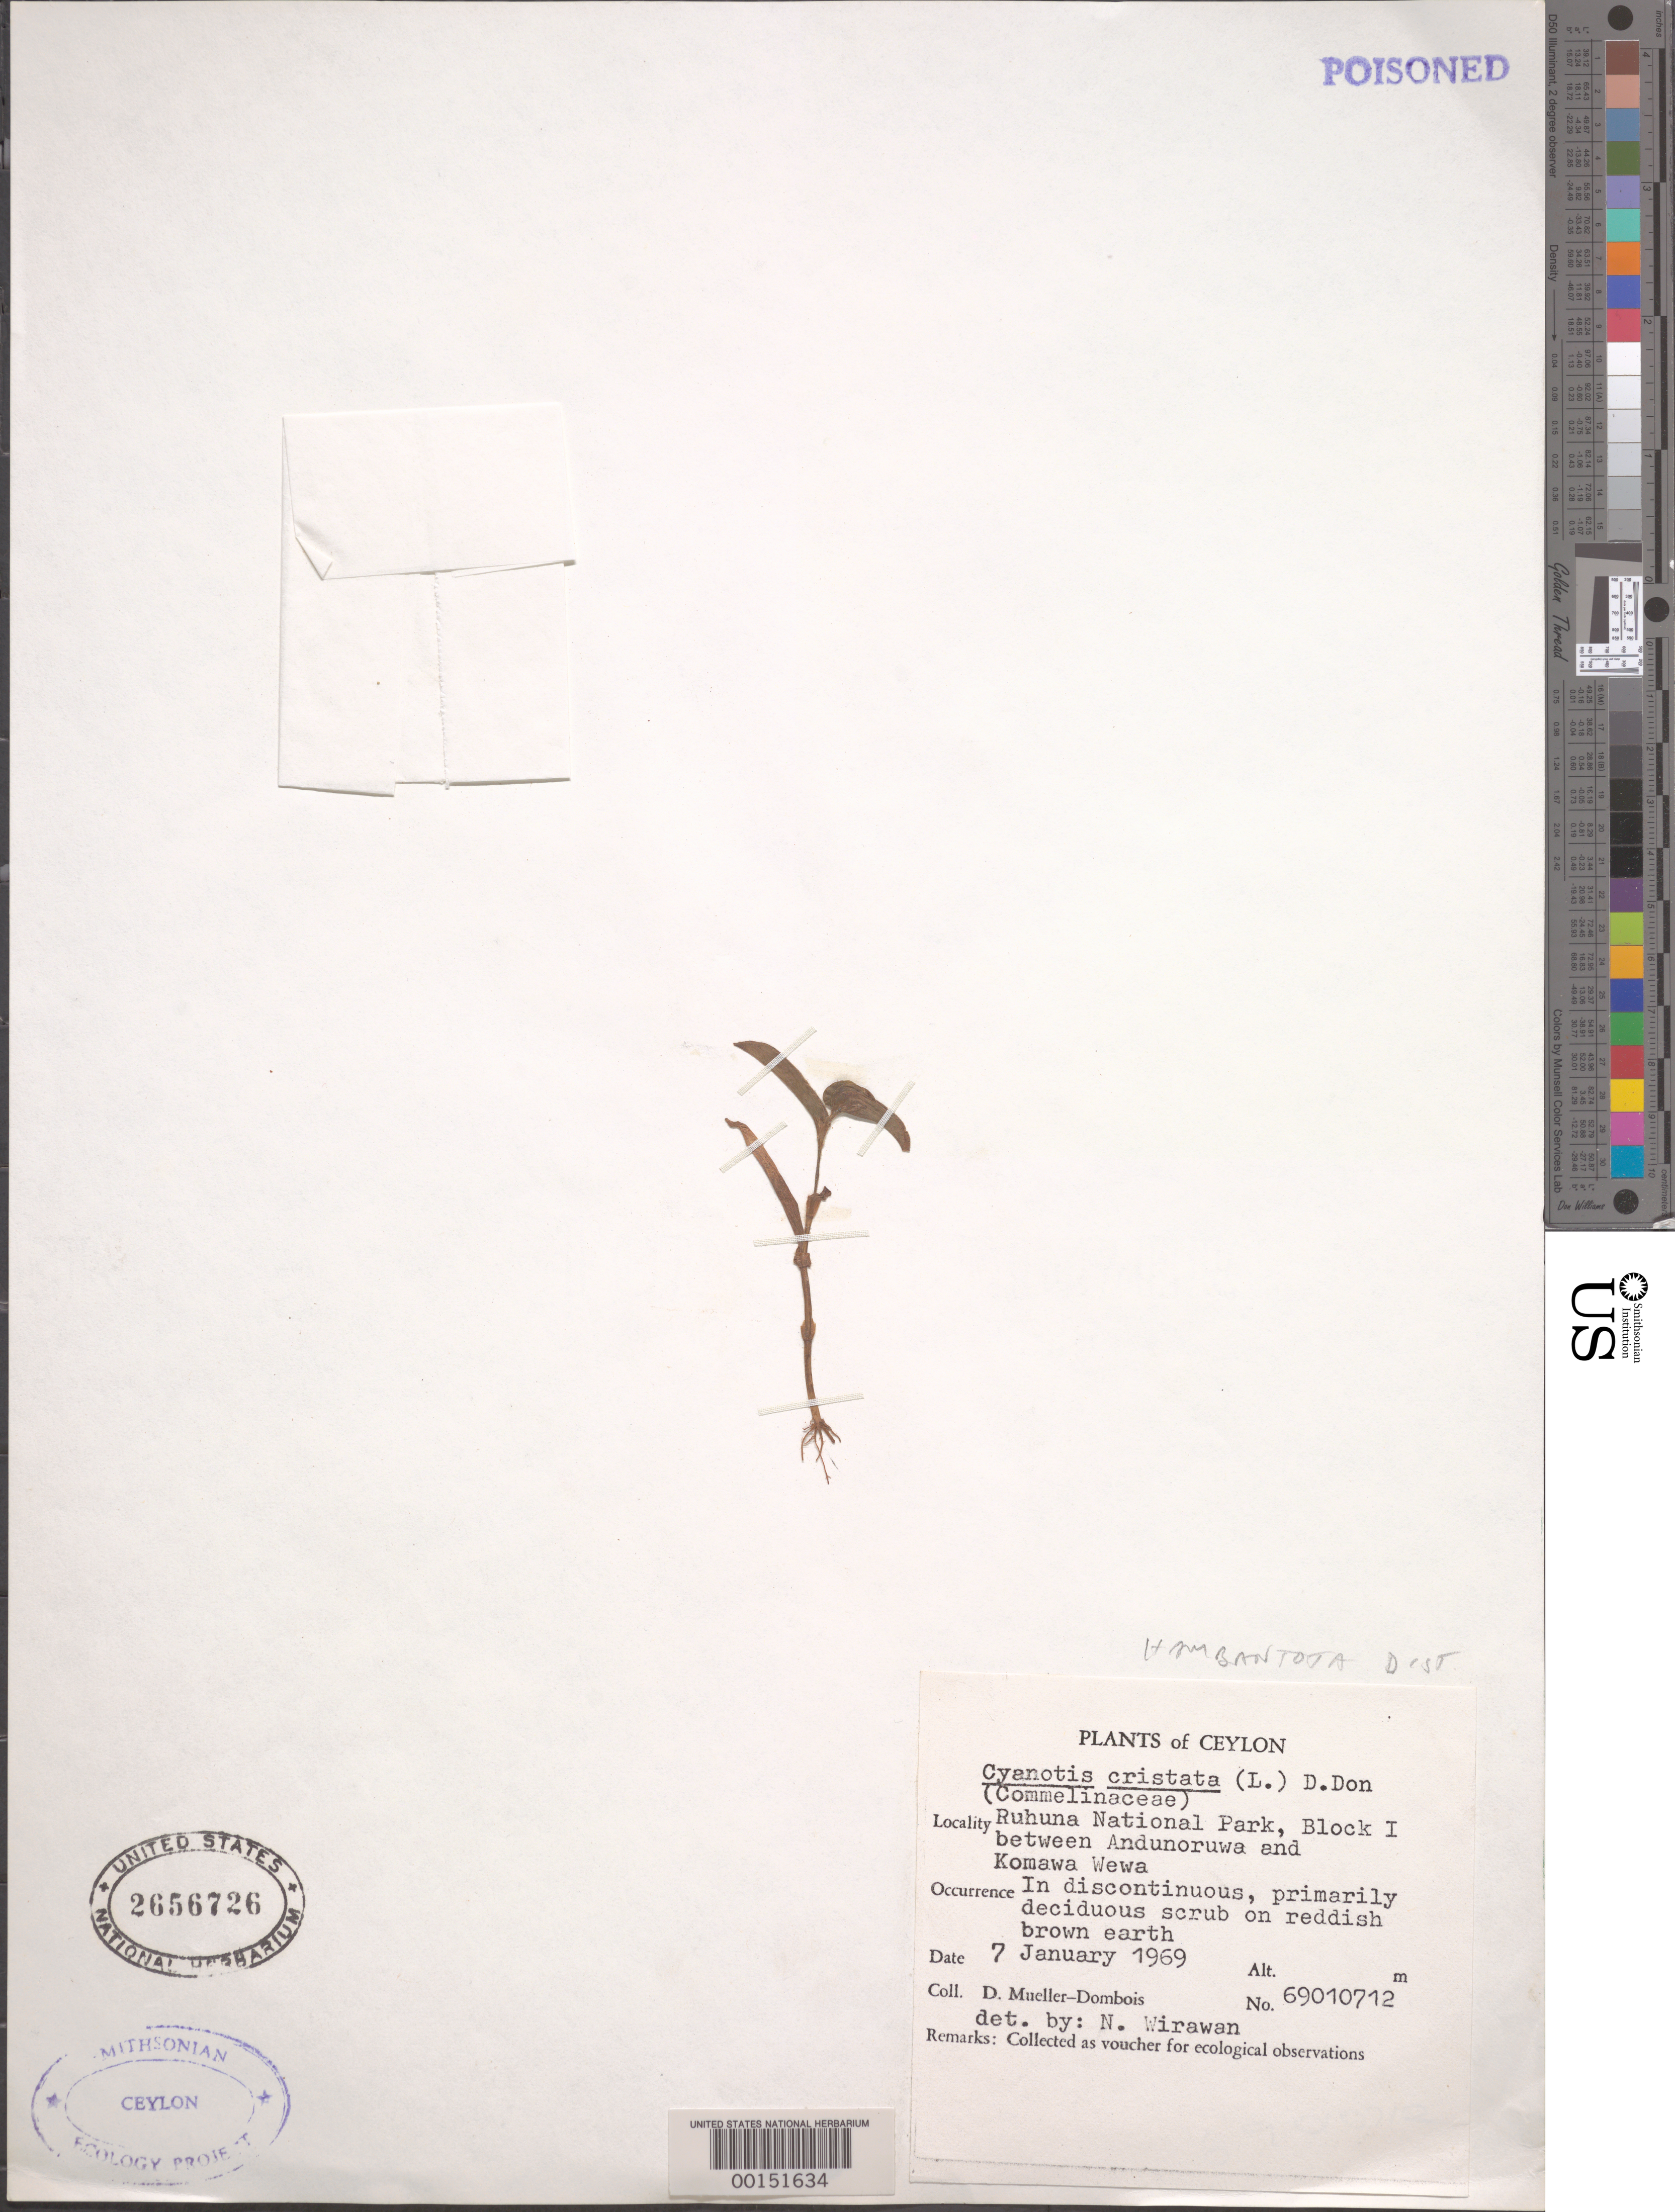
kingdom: Plantae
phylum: Tracheophyta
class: Liliopsida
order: Commelinales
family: Commelinaceae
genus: Cyanotis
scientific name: Cyanotis cristata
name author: (L.) D. Don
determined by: Wirawab, N.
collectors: D. Mueller-Dombois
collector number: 69010712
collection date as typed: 07 Jan 1969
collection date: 1969-01-07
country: Sri Lanka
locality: Ruhuna national park, between andunoruwa and komawa wewa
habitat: Deciduous scrub on red brown soil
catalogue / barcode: US 2656726